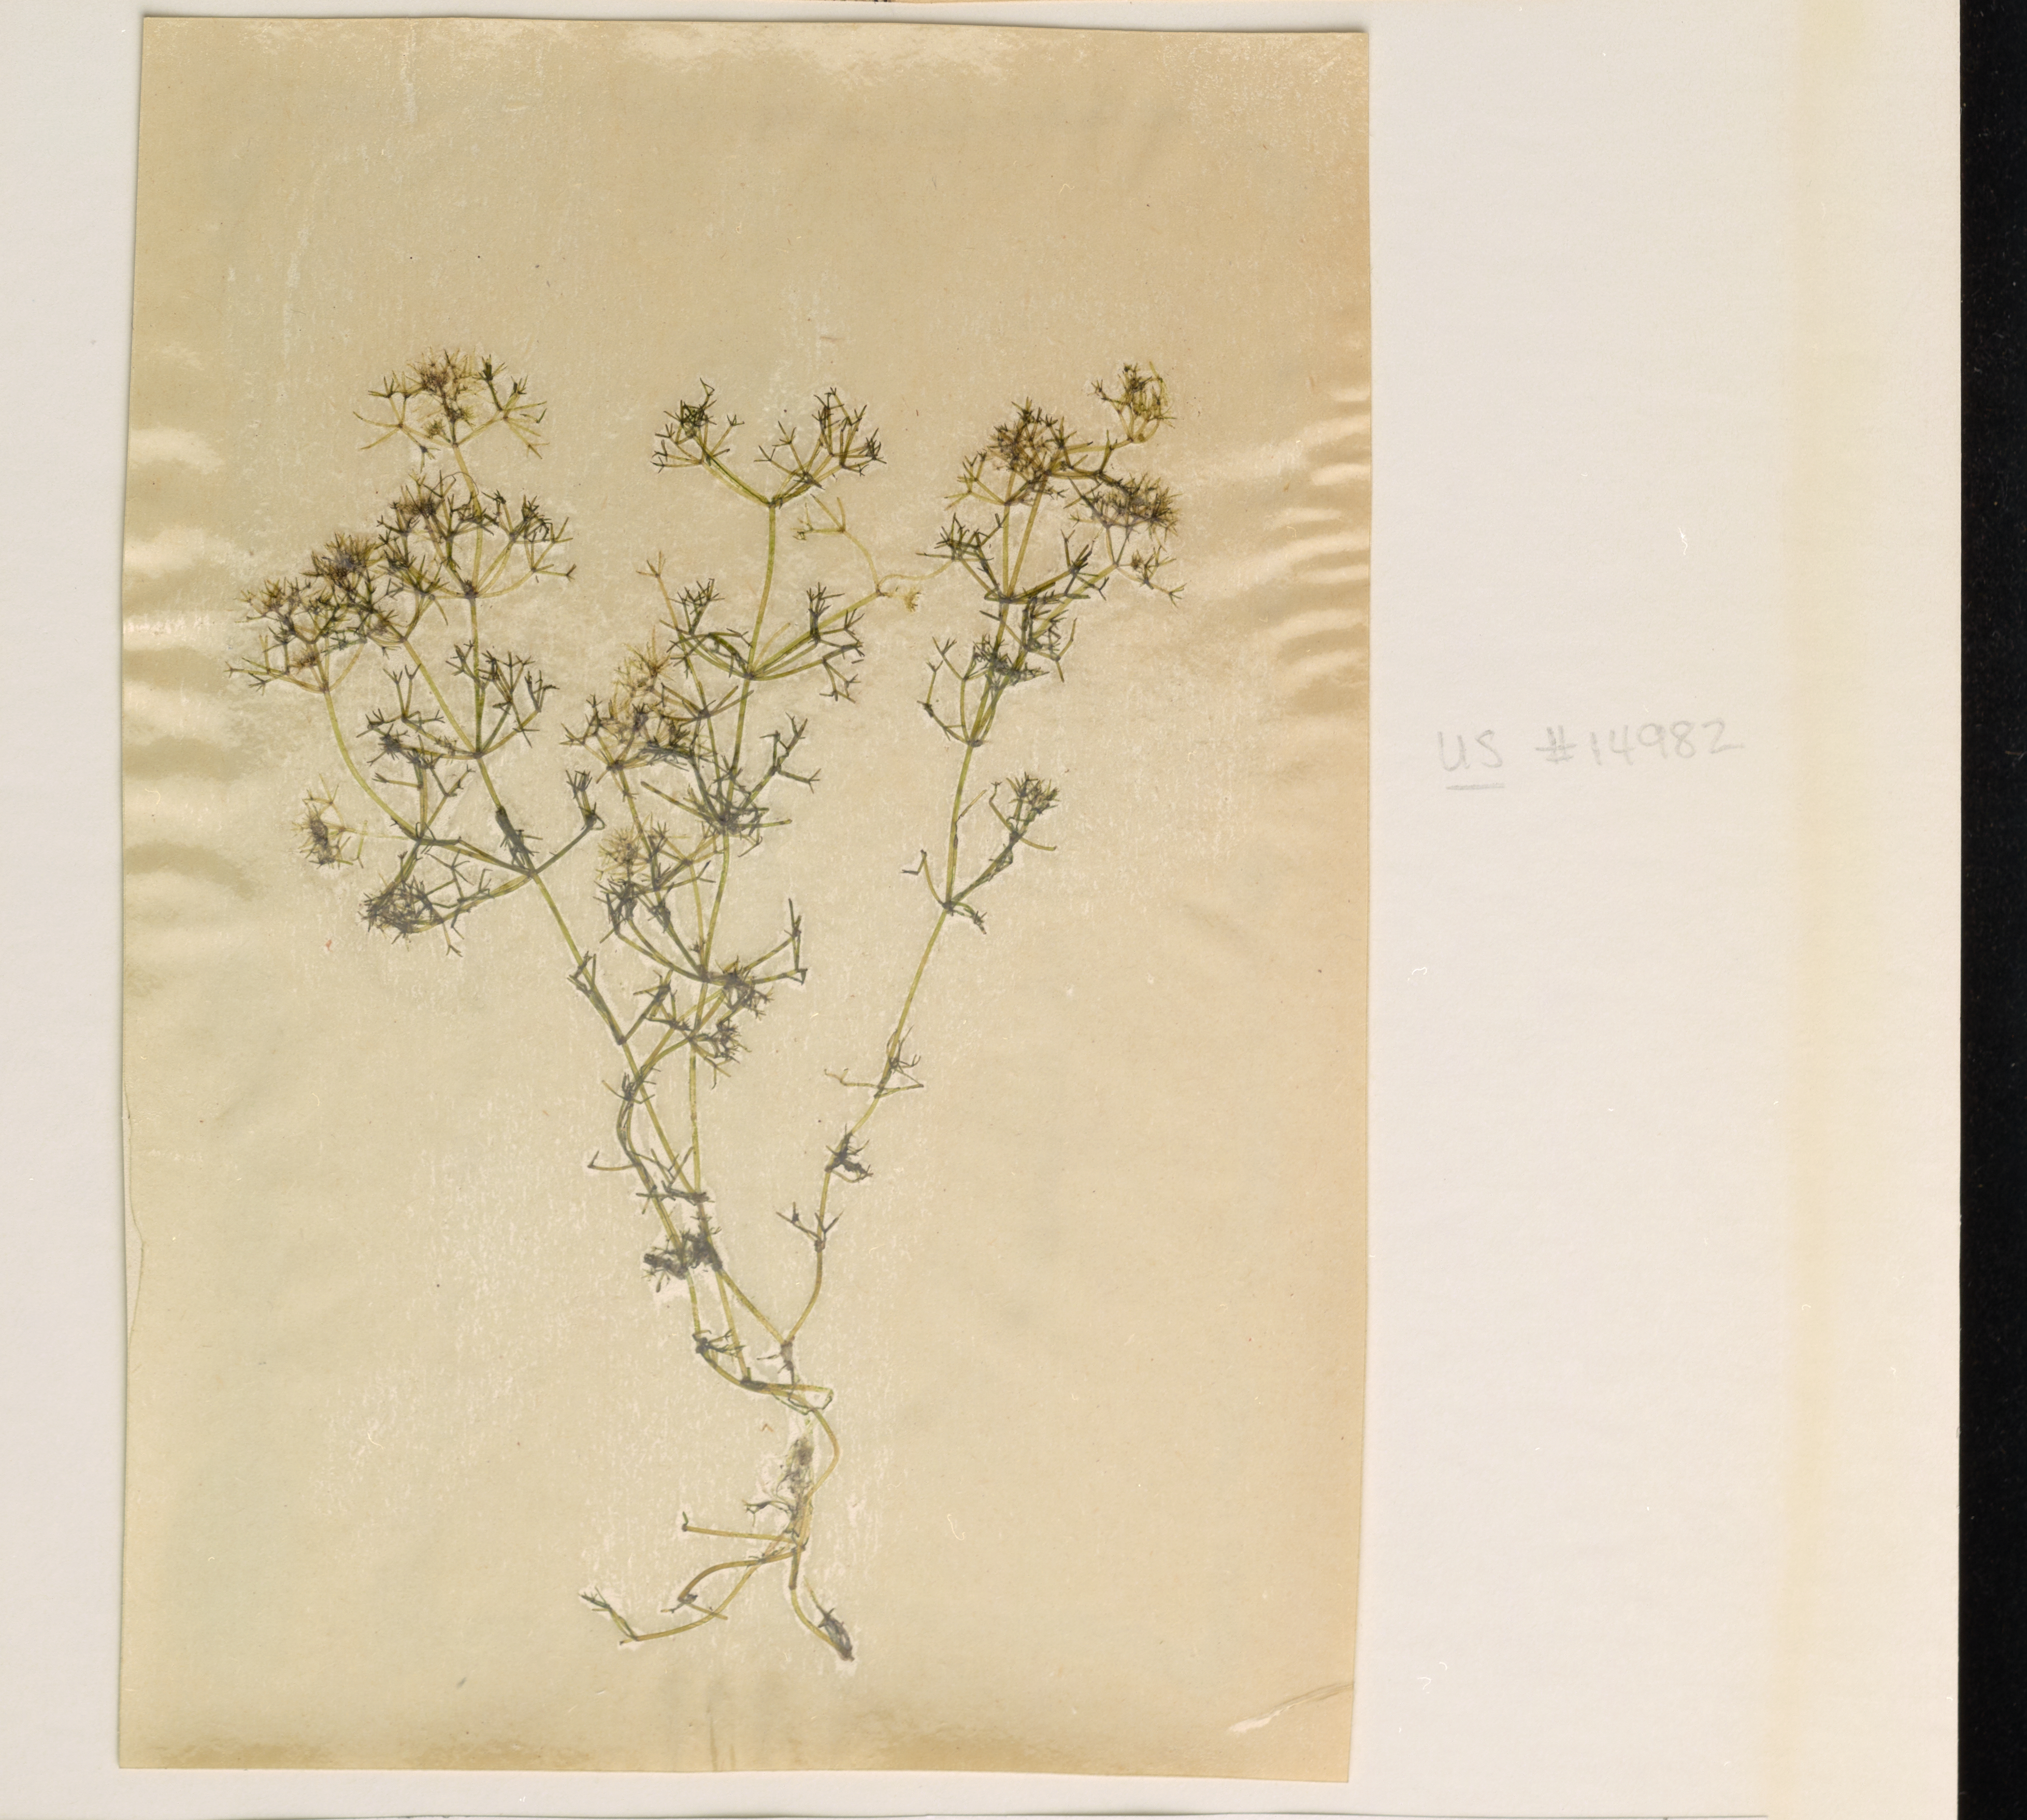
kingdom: Plantae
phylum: Charophyta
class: Charophyceae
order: Charales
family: Characeae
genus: Nitella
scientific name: Nitella gracilis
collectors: W. Krause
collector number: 36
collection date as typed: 15 Jul 1983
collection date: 1983-07-15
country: Germany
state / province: Baden-wurttemberg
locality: Bohringen, rottweil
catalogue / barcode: US 14982